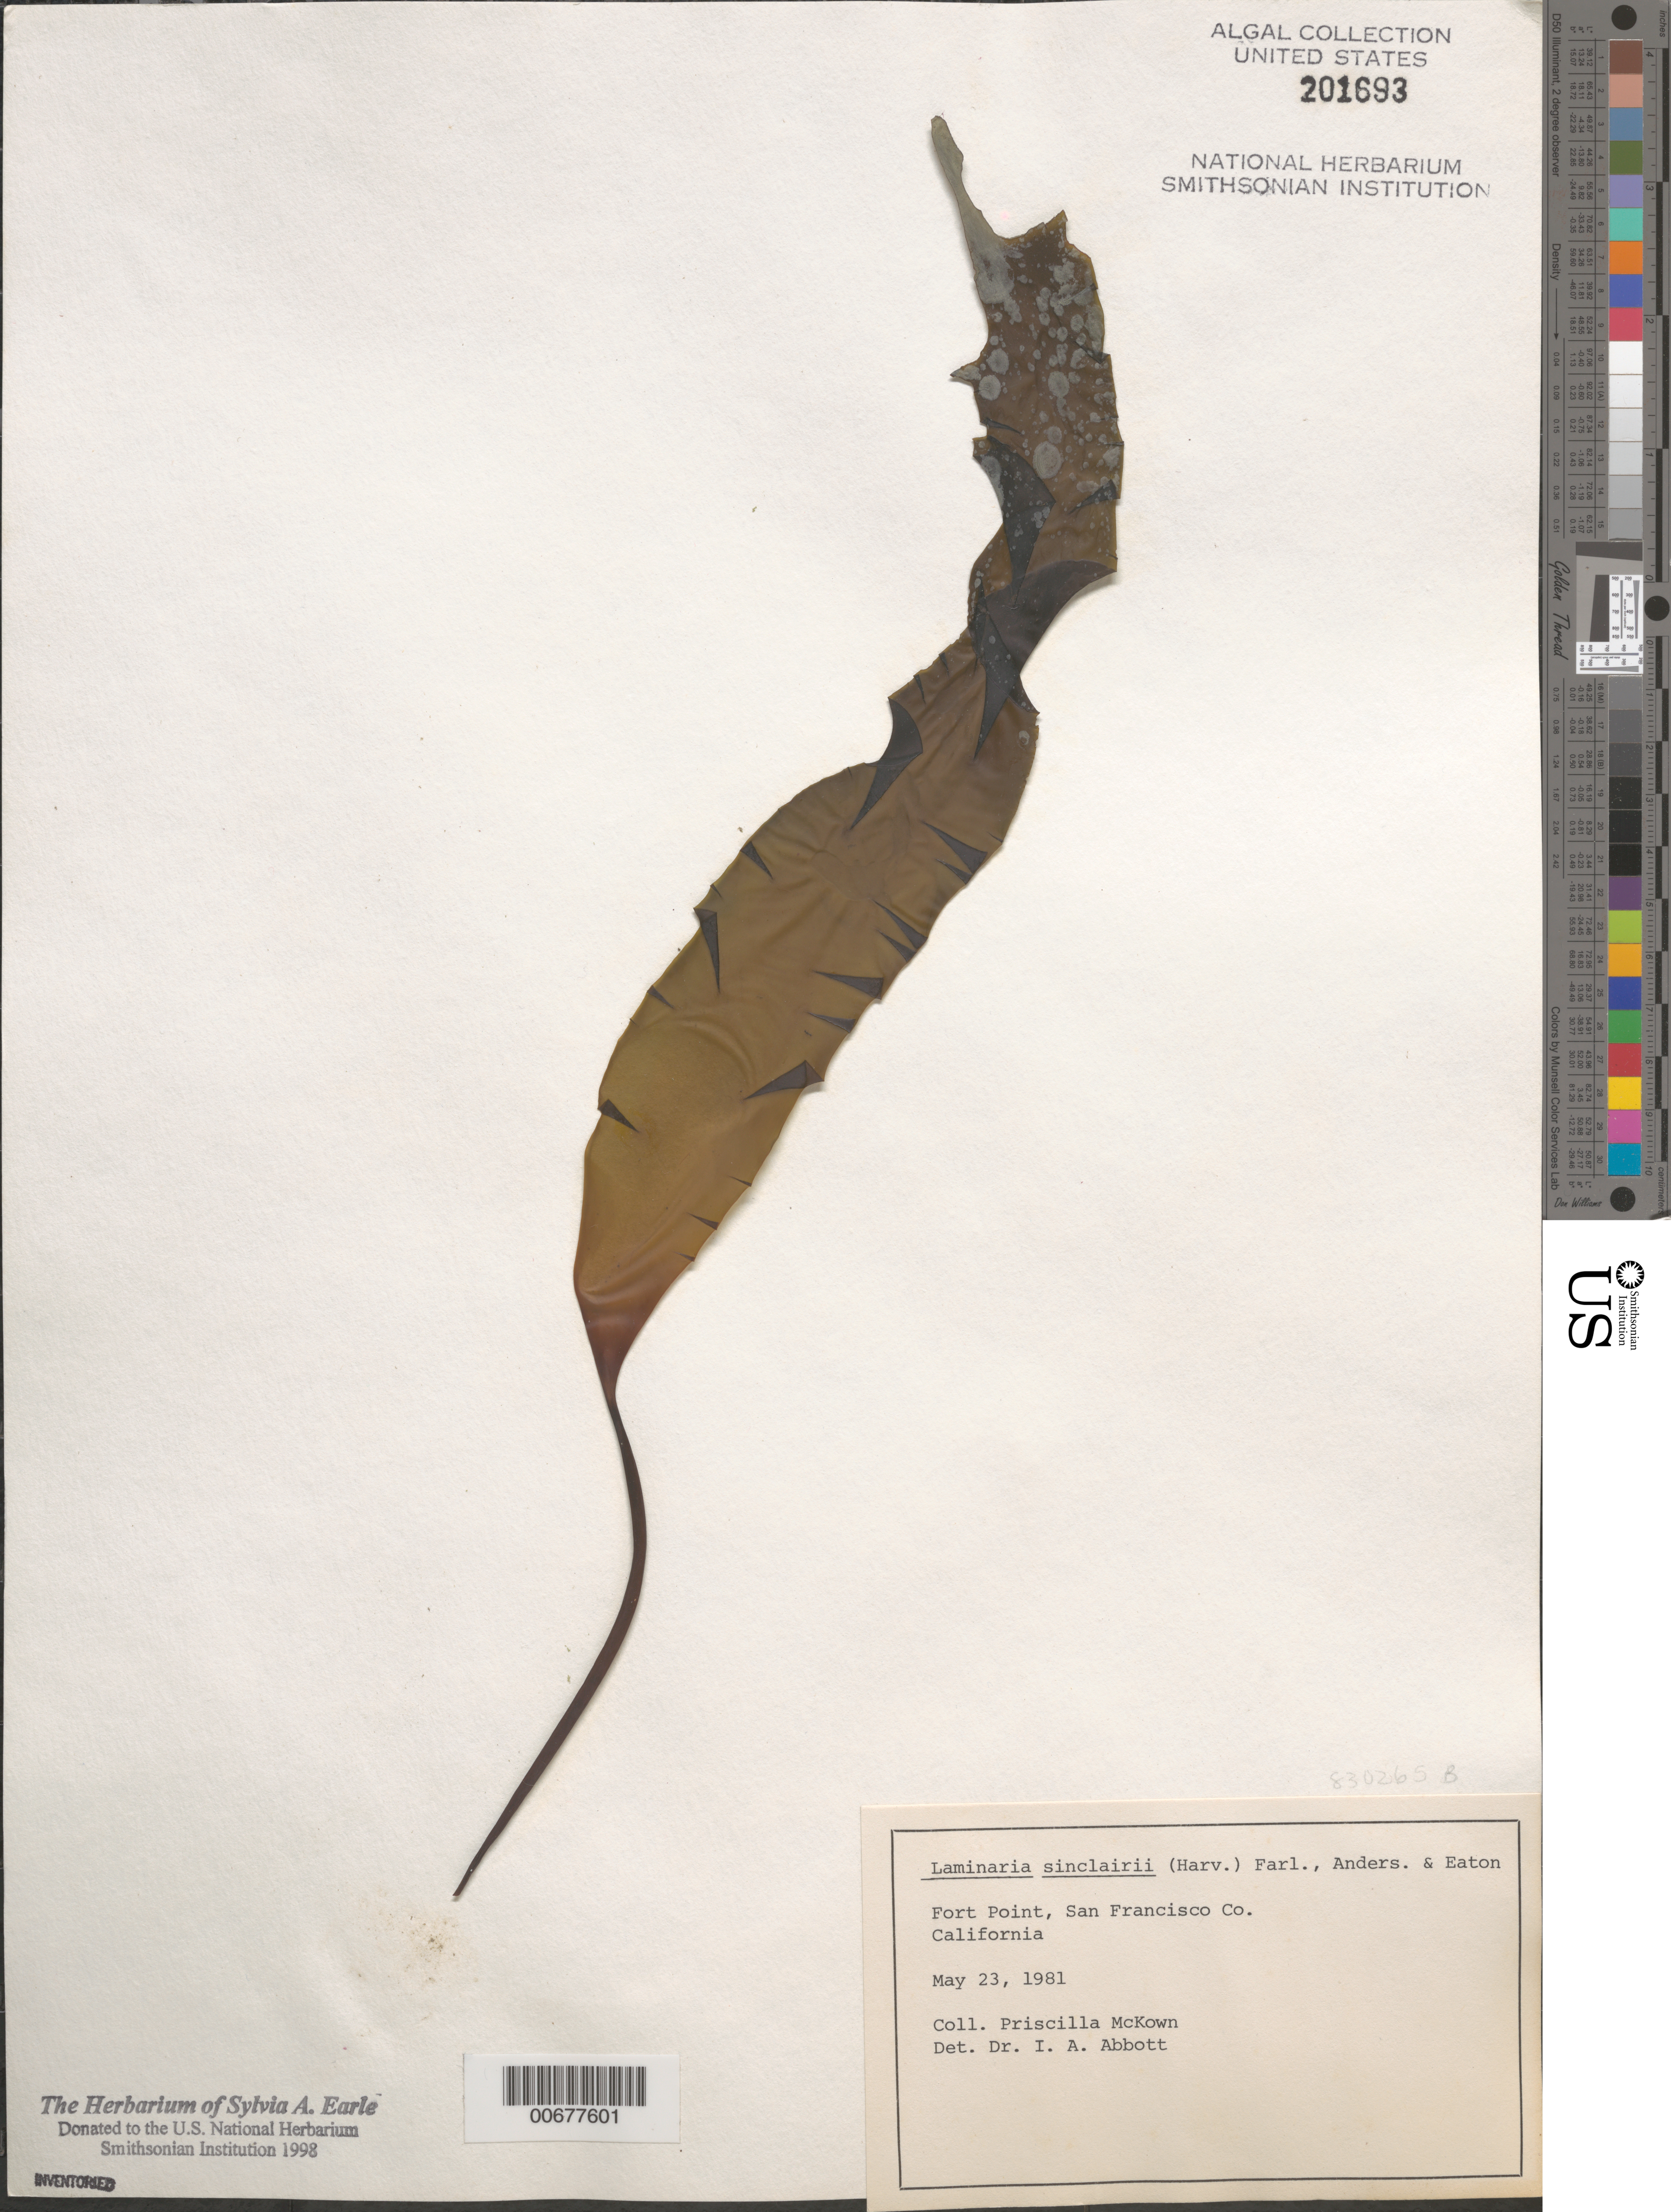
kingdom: Chromista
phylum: Ochrophyta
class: Phaeophyceae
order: Laminariales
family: Laminariaceae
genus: Laminaria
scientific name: Laminaria sinclairii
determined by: Abbott, Isabella A.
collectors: P. McKown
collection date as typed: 23 May 1981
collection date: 1981-05-23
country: United States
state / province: California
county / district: San Francisco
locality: San Francisco, Fort Point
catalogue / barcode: US 201693